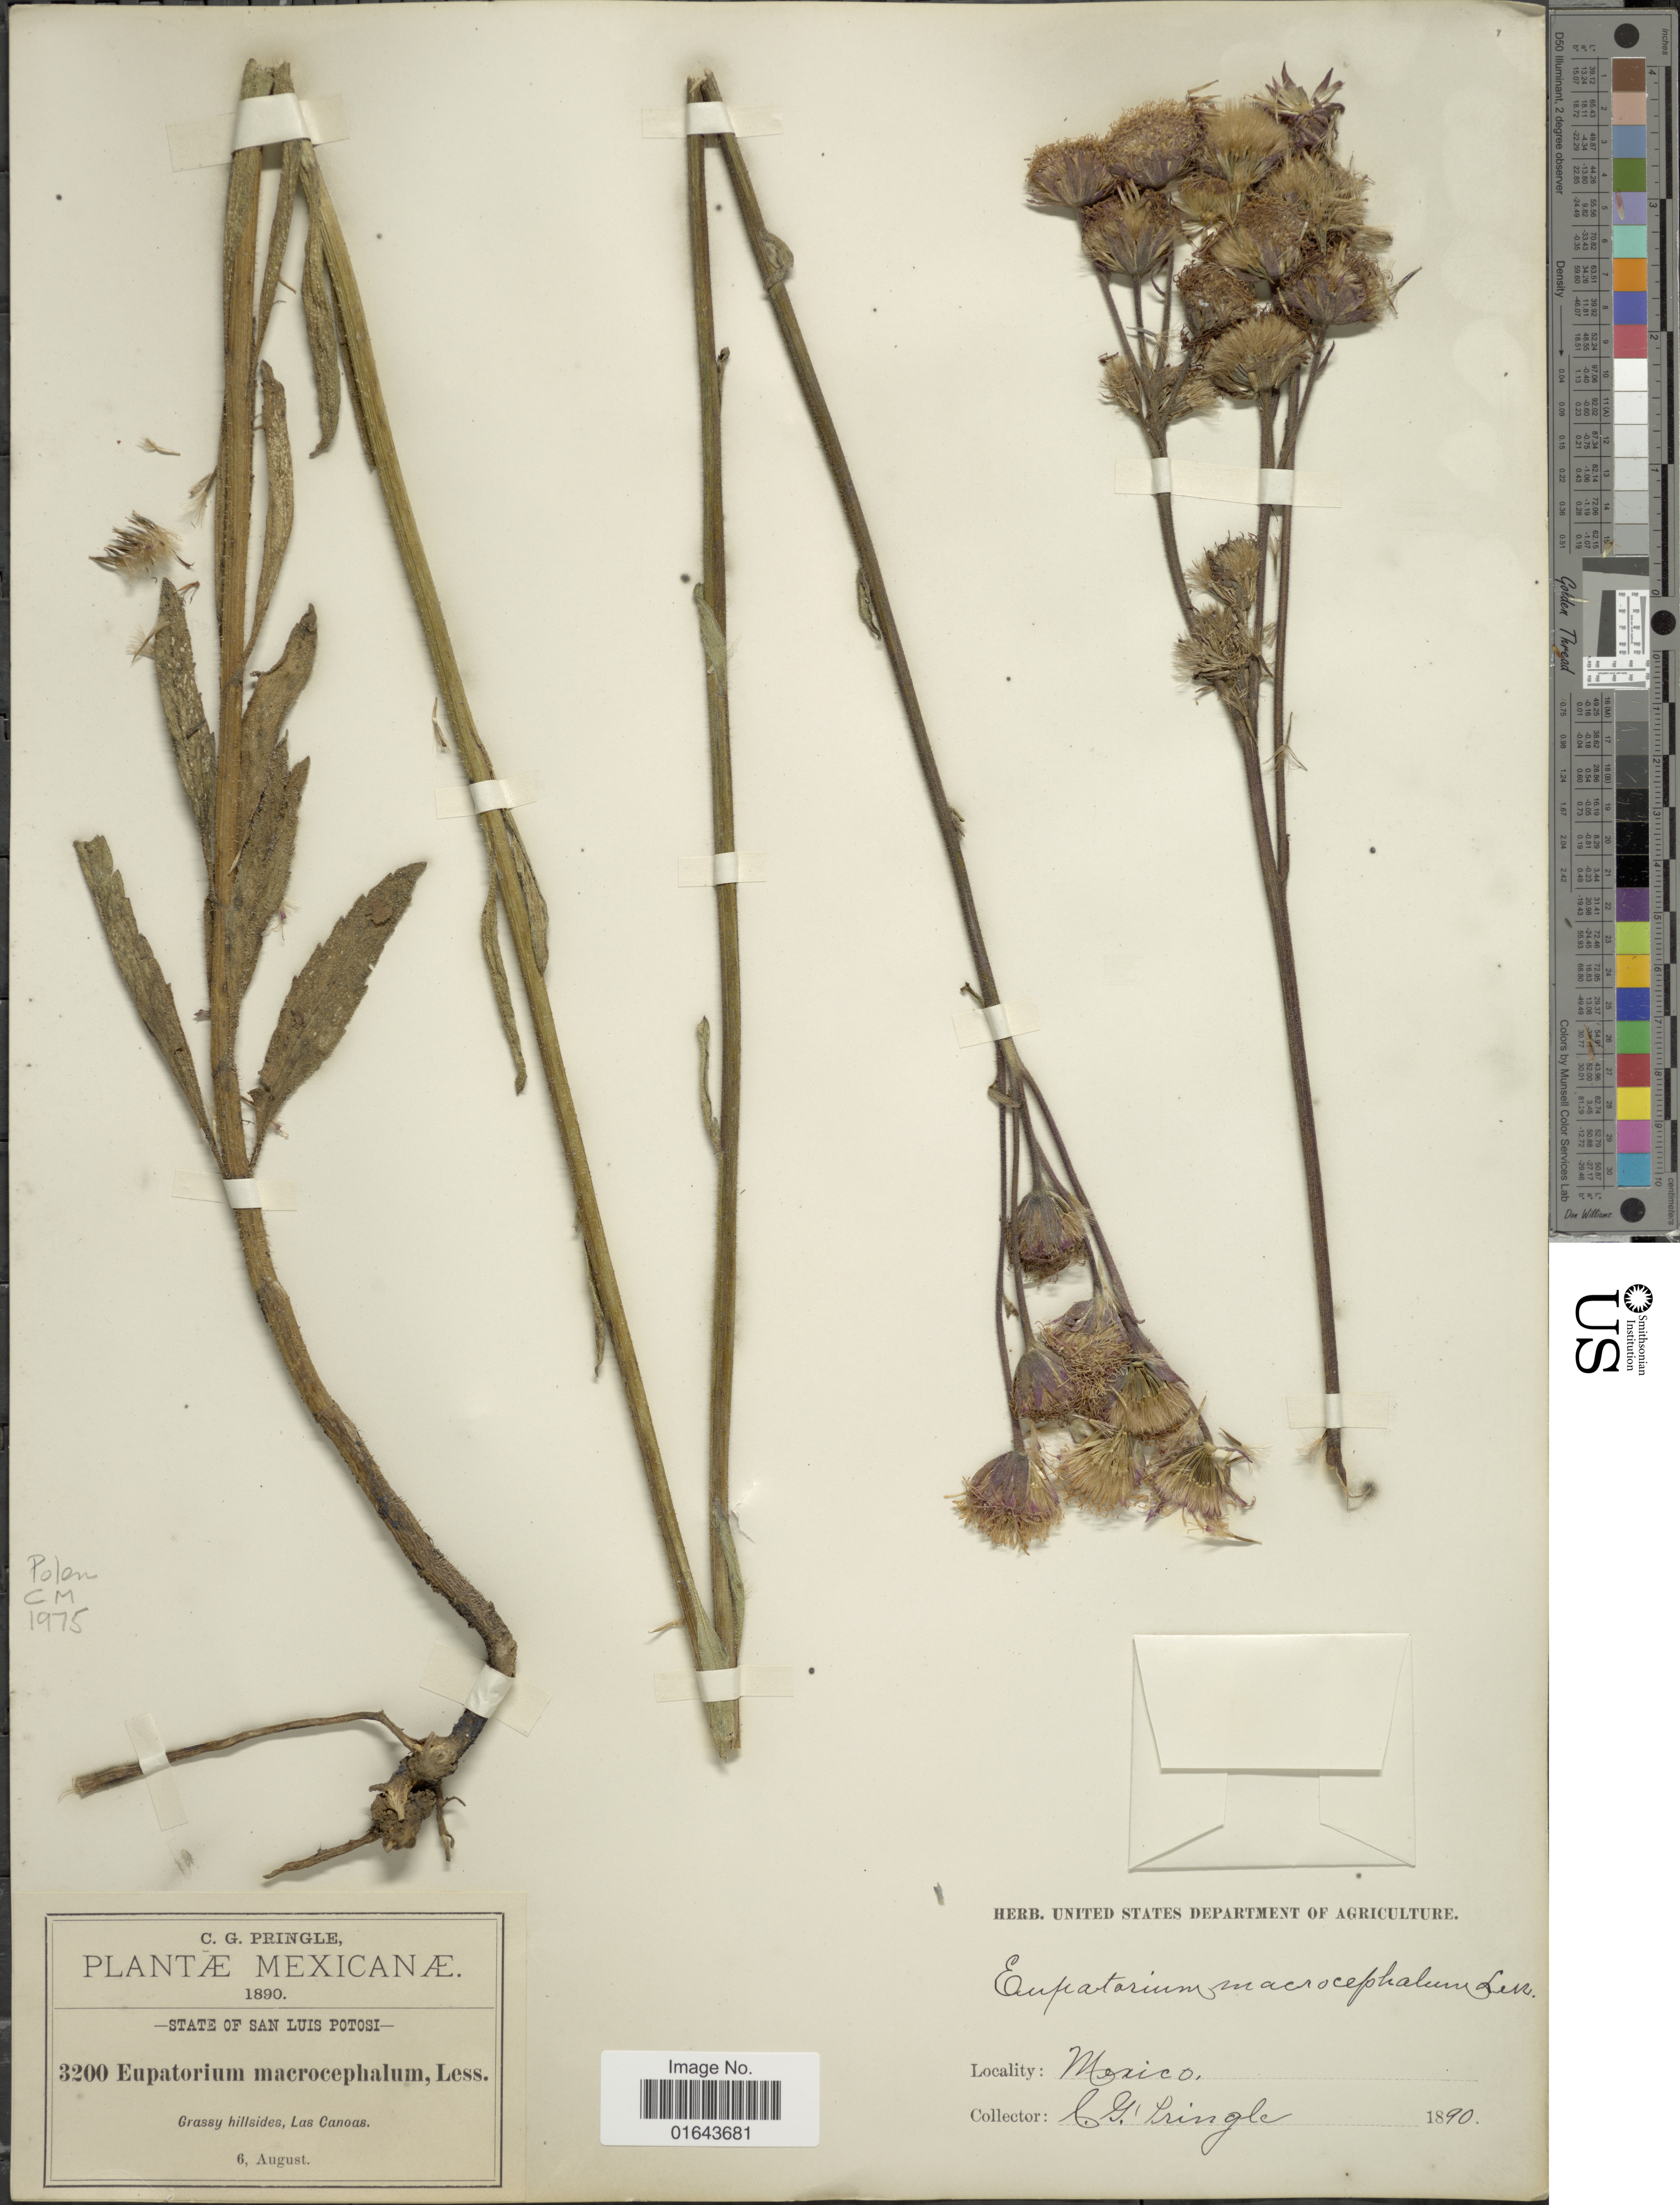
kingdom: Plantae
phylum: Tracheophyta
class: Magnoliopsida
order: Asterales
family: Asteraceae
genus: Campuloclinium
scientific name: Campuloclinium macrocephalum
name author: (Less.) DC.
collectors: C. G. Pringle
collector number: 3200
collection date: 1890-08-06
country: Mexico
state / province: San Luis Potosí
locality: State of San Luis Potosi. Grassy hillsides. Las Canoas